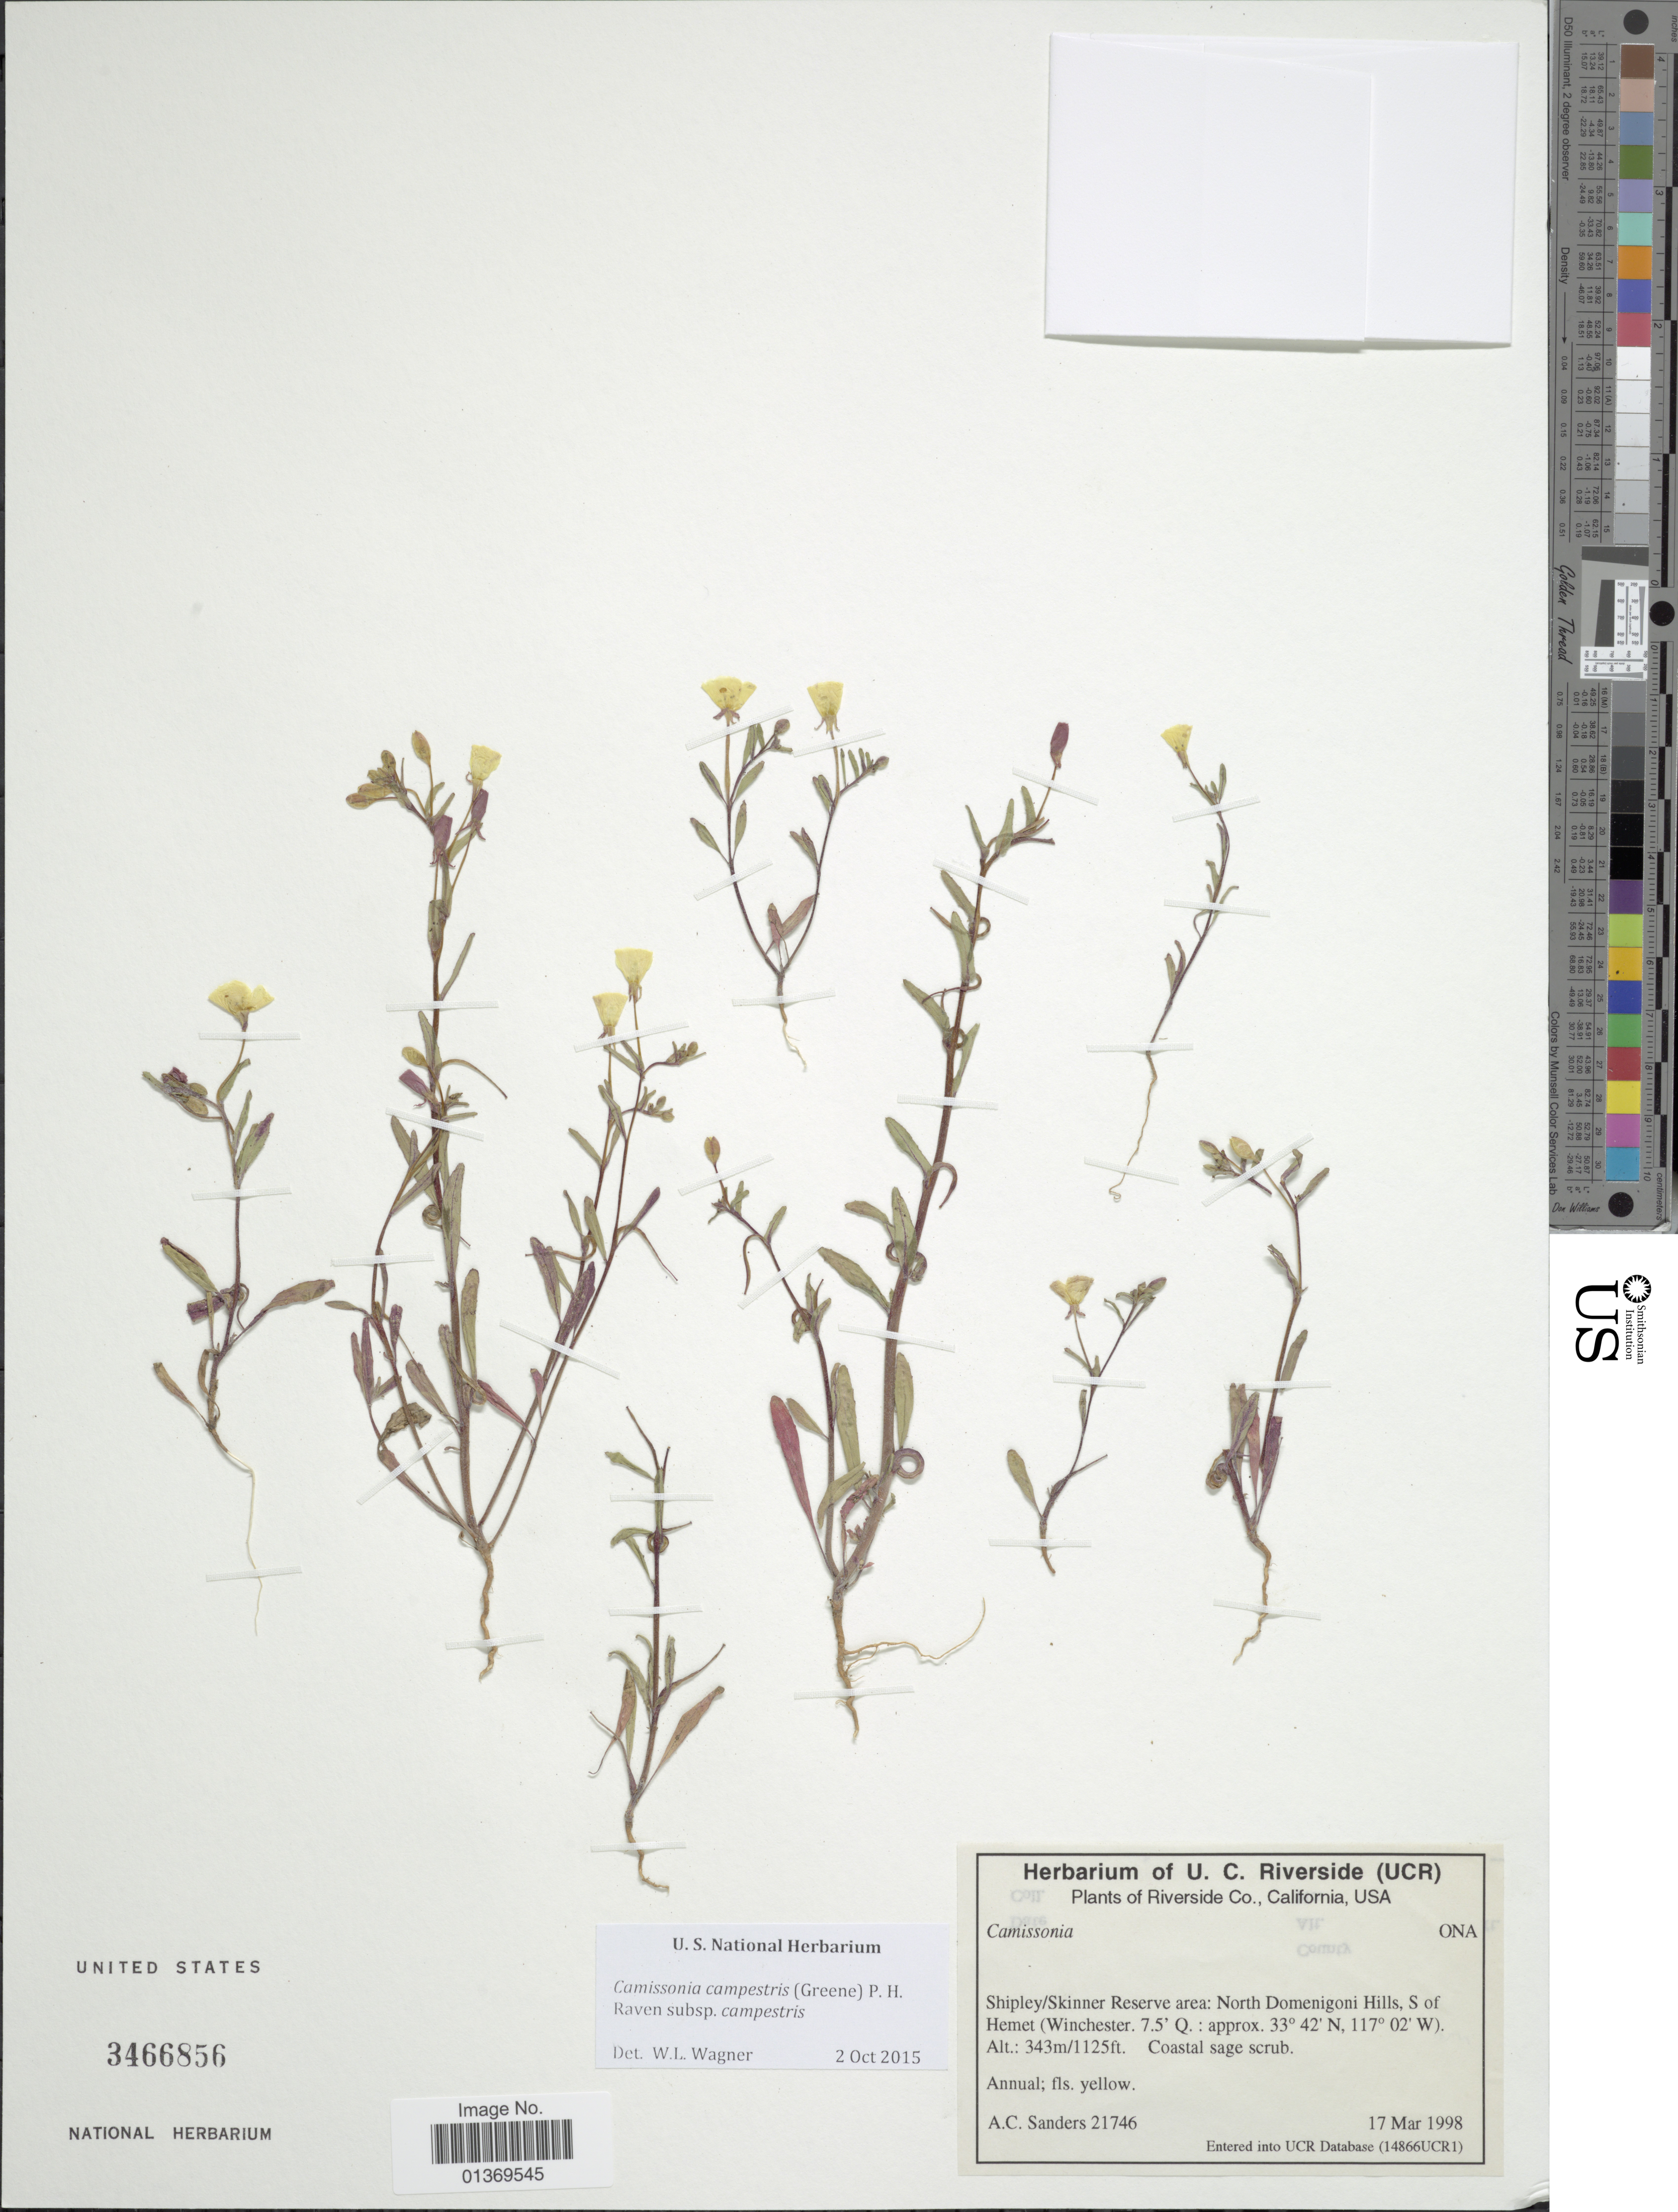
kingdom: Plantae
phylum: Tracheophyta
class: Magnoliopsida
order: Myrtales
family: Onagraceae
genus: Camissoniopsis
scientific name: Camissoniopsis confusa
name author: (P.H. Raven) W.L. Wagner & Hoch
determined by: Wagner, W. L., (BOT), Smithsonian Institution - National Museum of Natural History (UNITED STATES)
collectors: A. Sanders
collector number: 21746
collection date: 1998-03-17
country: United States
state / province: California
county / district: Riverside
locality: Riverside Co., Shipley/ Skinner Reserve area: North Domenigoni Hills, S of Hemet (Winchester. 7.5' Q.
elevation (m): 343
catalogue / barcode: US 3466856